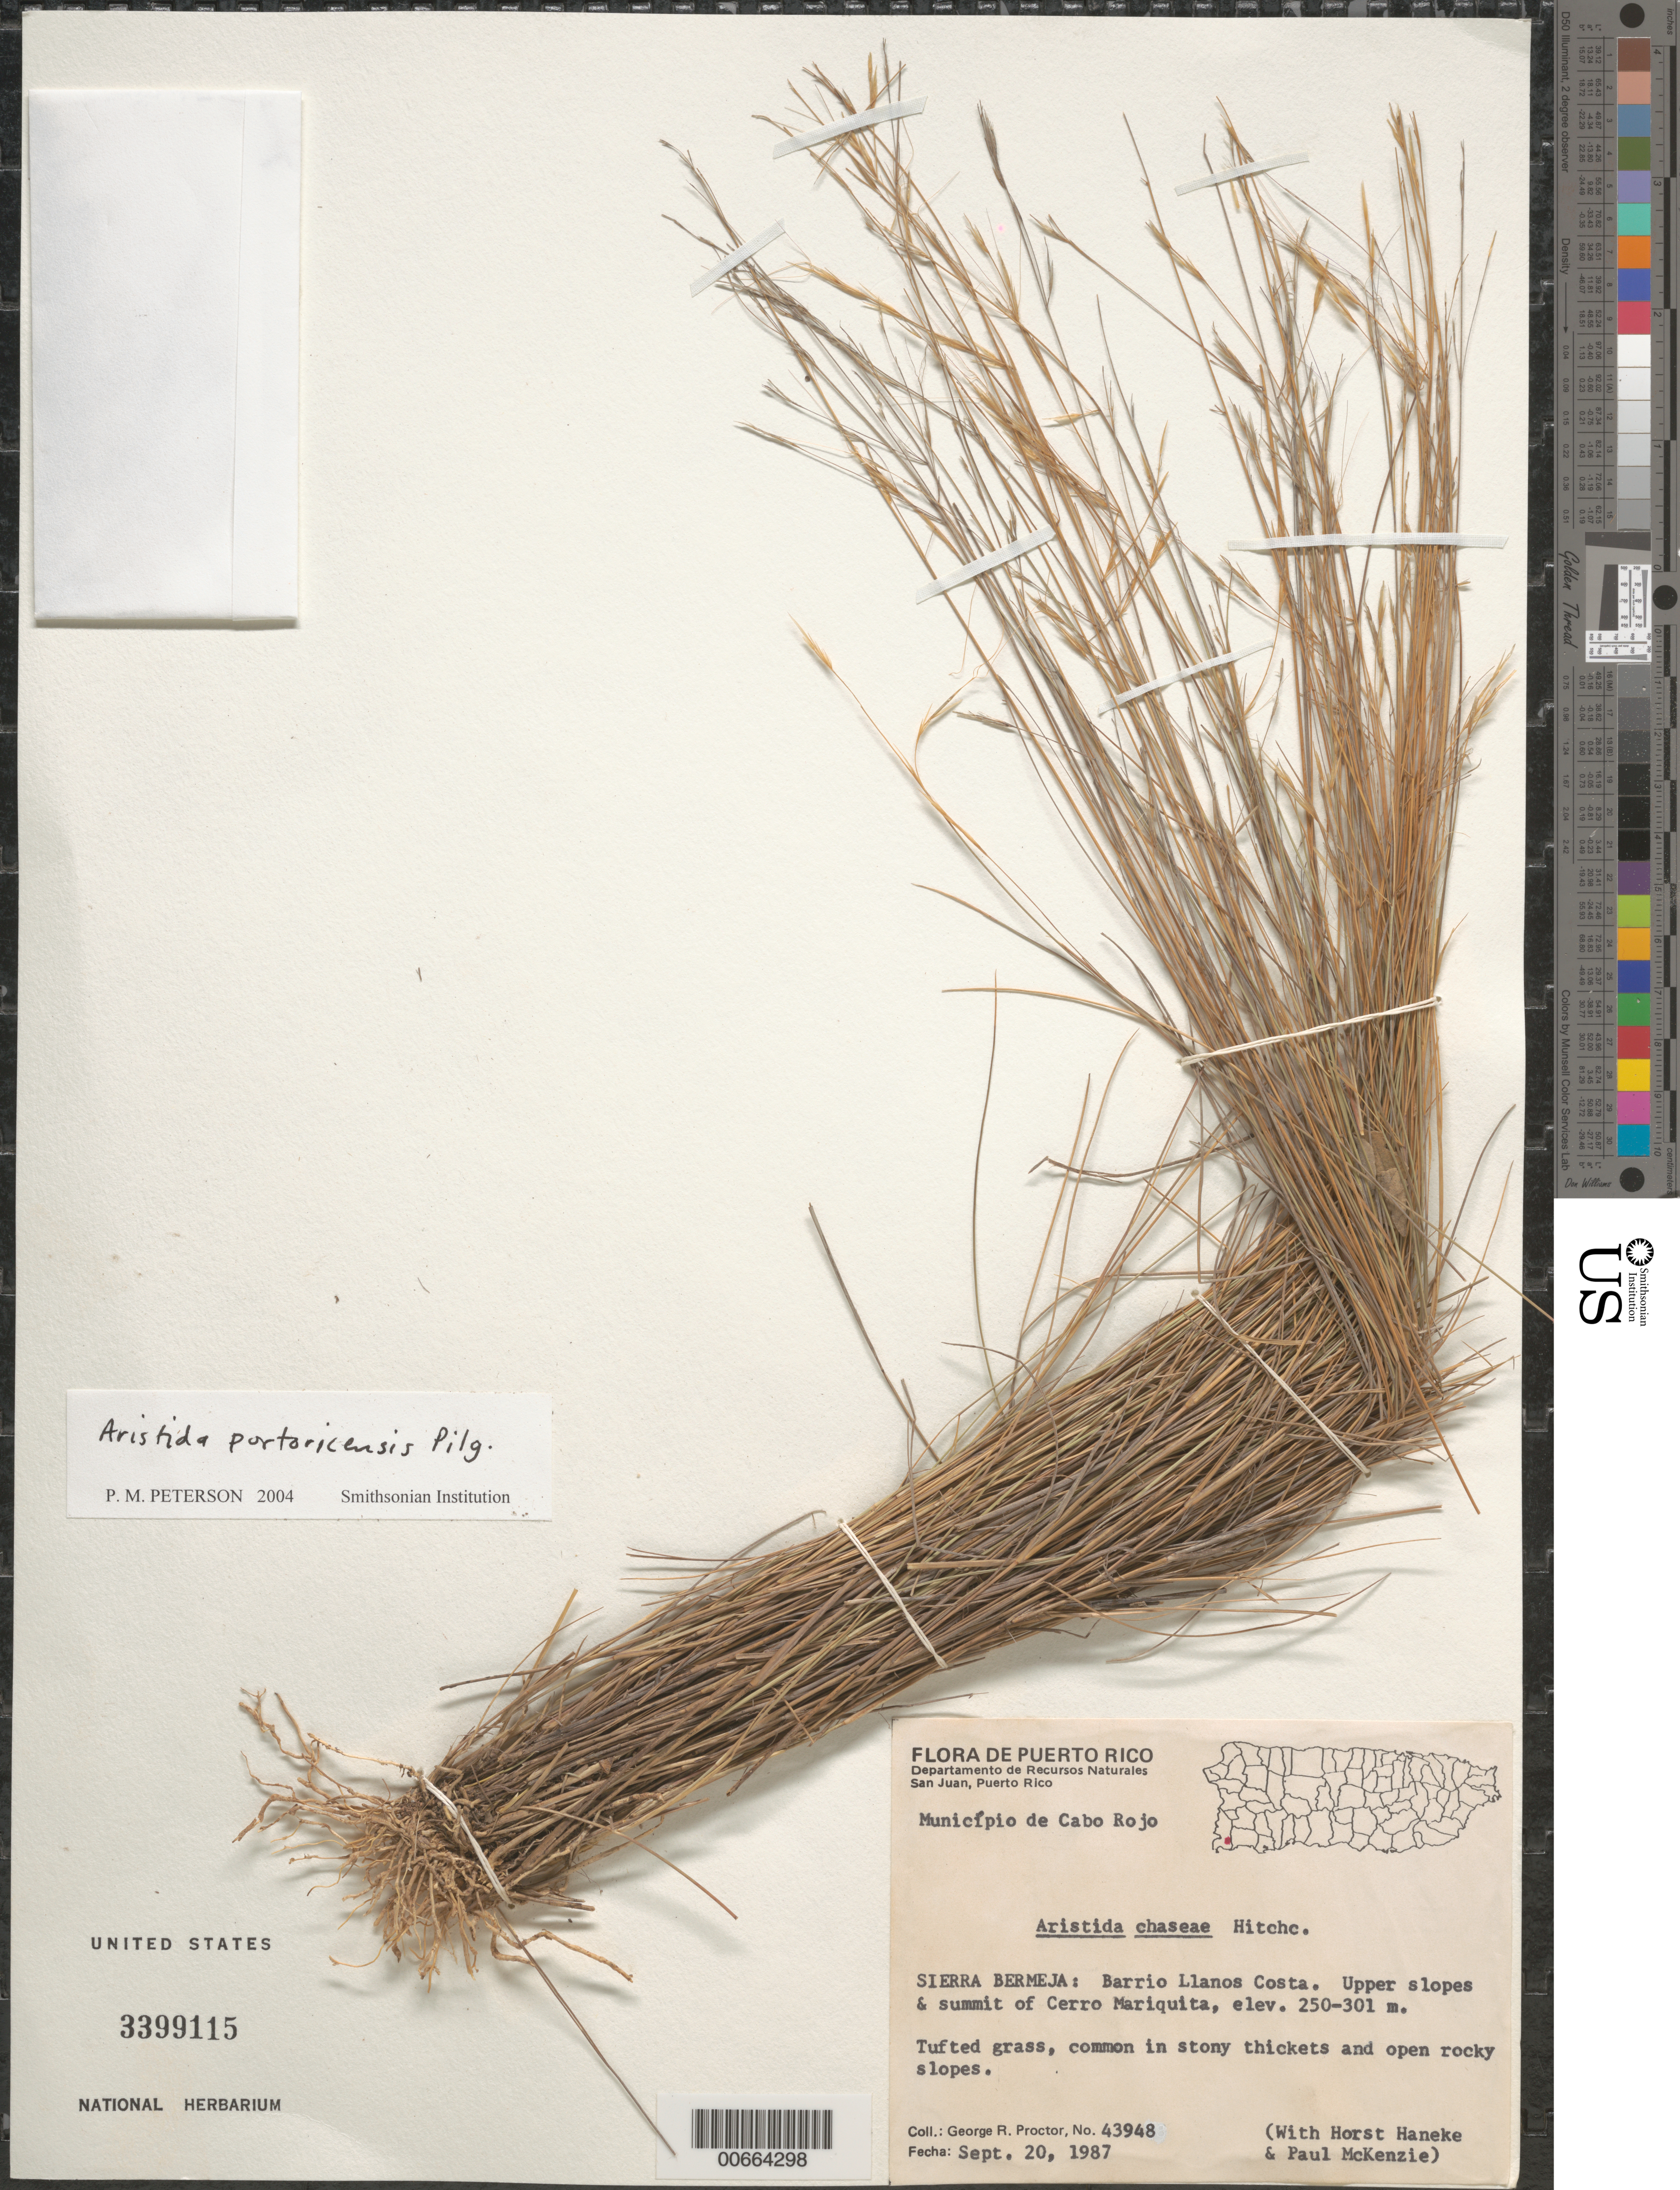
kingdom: Plantae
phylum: Tracheophyta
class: Liliopsida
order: Poales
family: Poaceae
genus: Aristida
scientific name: Aristida portoricensis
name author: Pilg. in Urb.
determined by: McKenzie, P. M.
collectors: G. R. Proctor, H. Haneke & P. Mckenzie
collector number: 43948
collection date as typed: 20 Feb 1987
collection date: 1987-02-20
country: Puerto Rico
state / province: Cabo Rojo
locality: Sierra Bermeja: Barrio Llanos Costa, Upper Slopes & Summit of Cerro Mariquita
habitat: Stony thickets and open rocky slopes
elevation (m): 250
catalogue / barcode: US 3399115